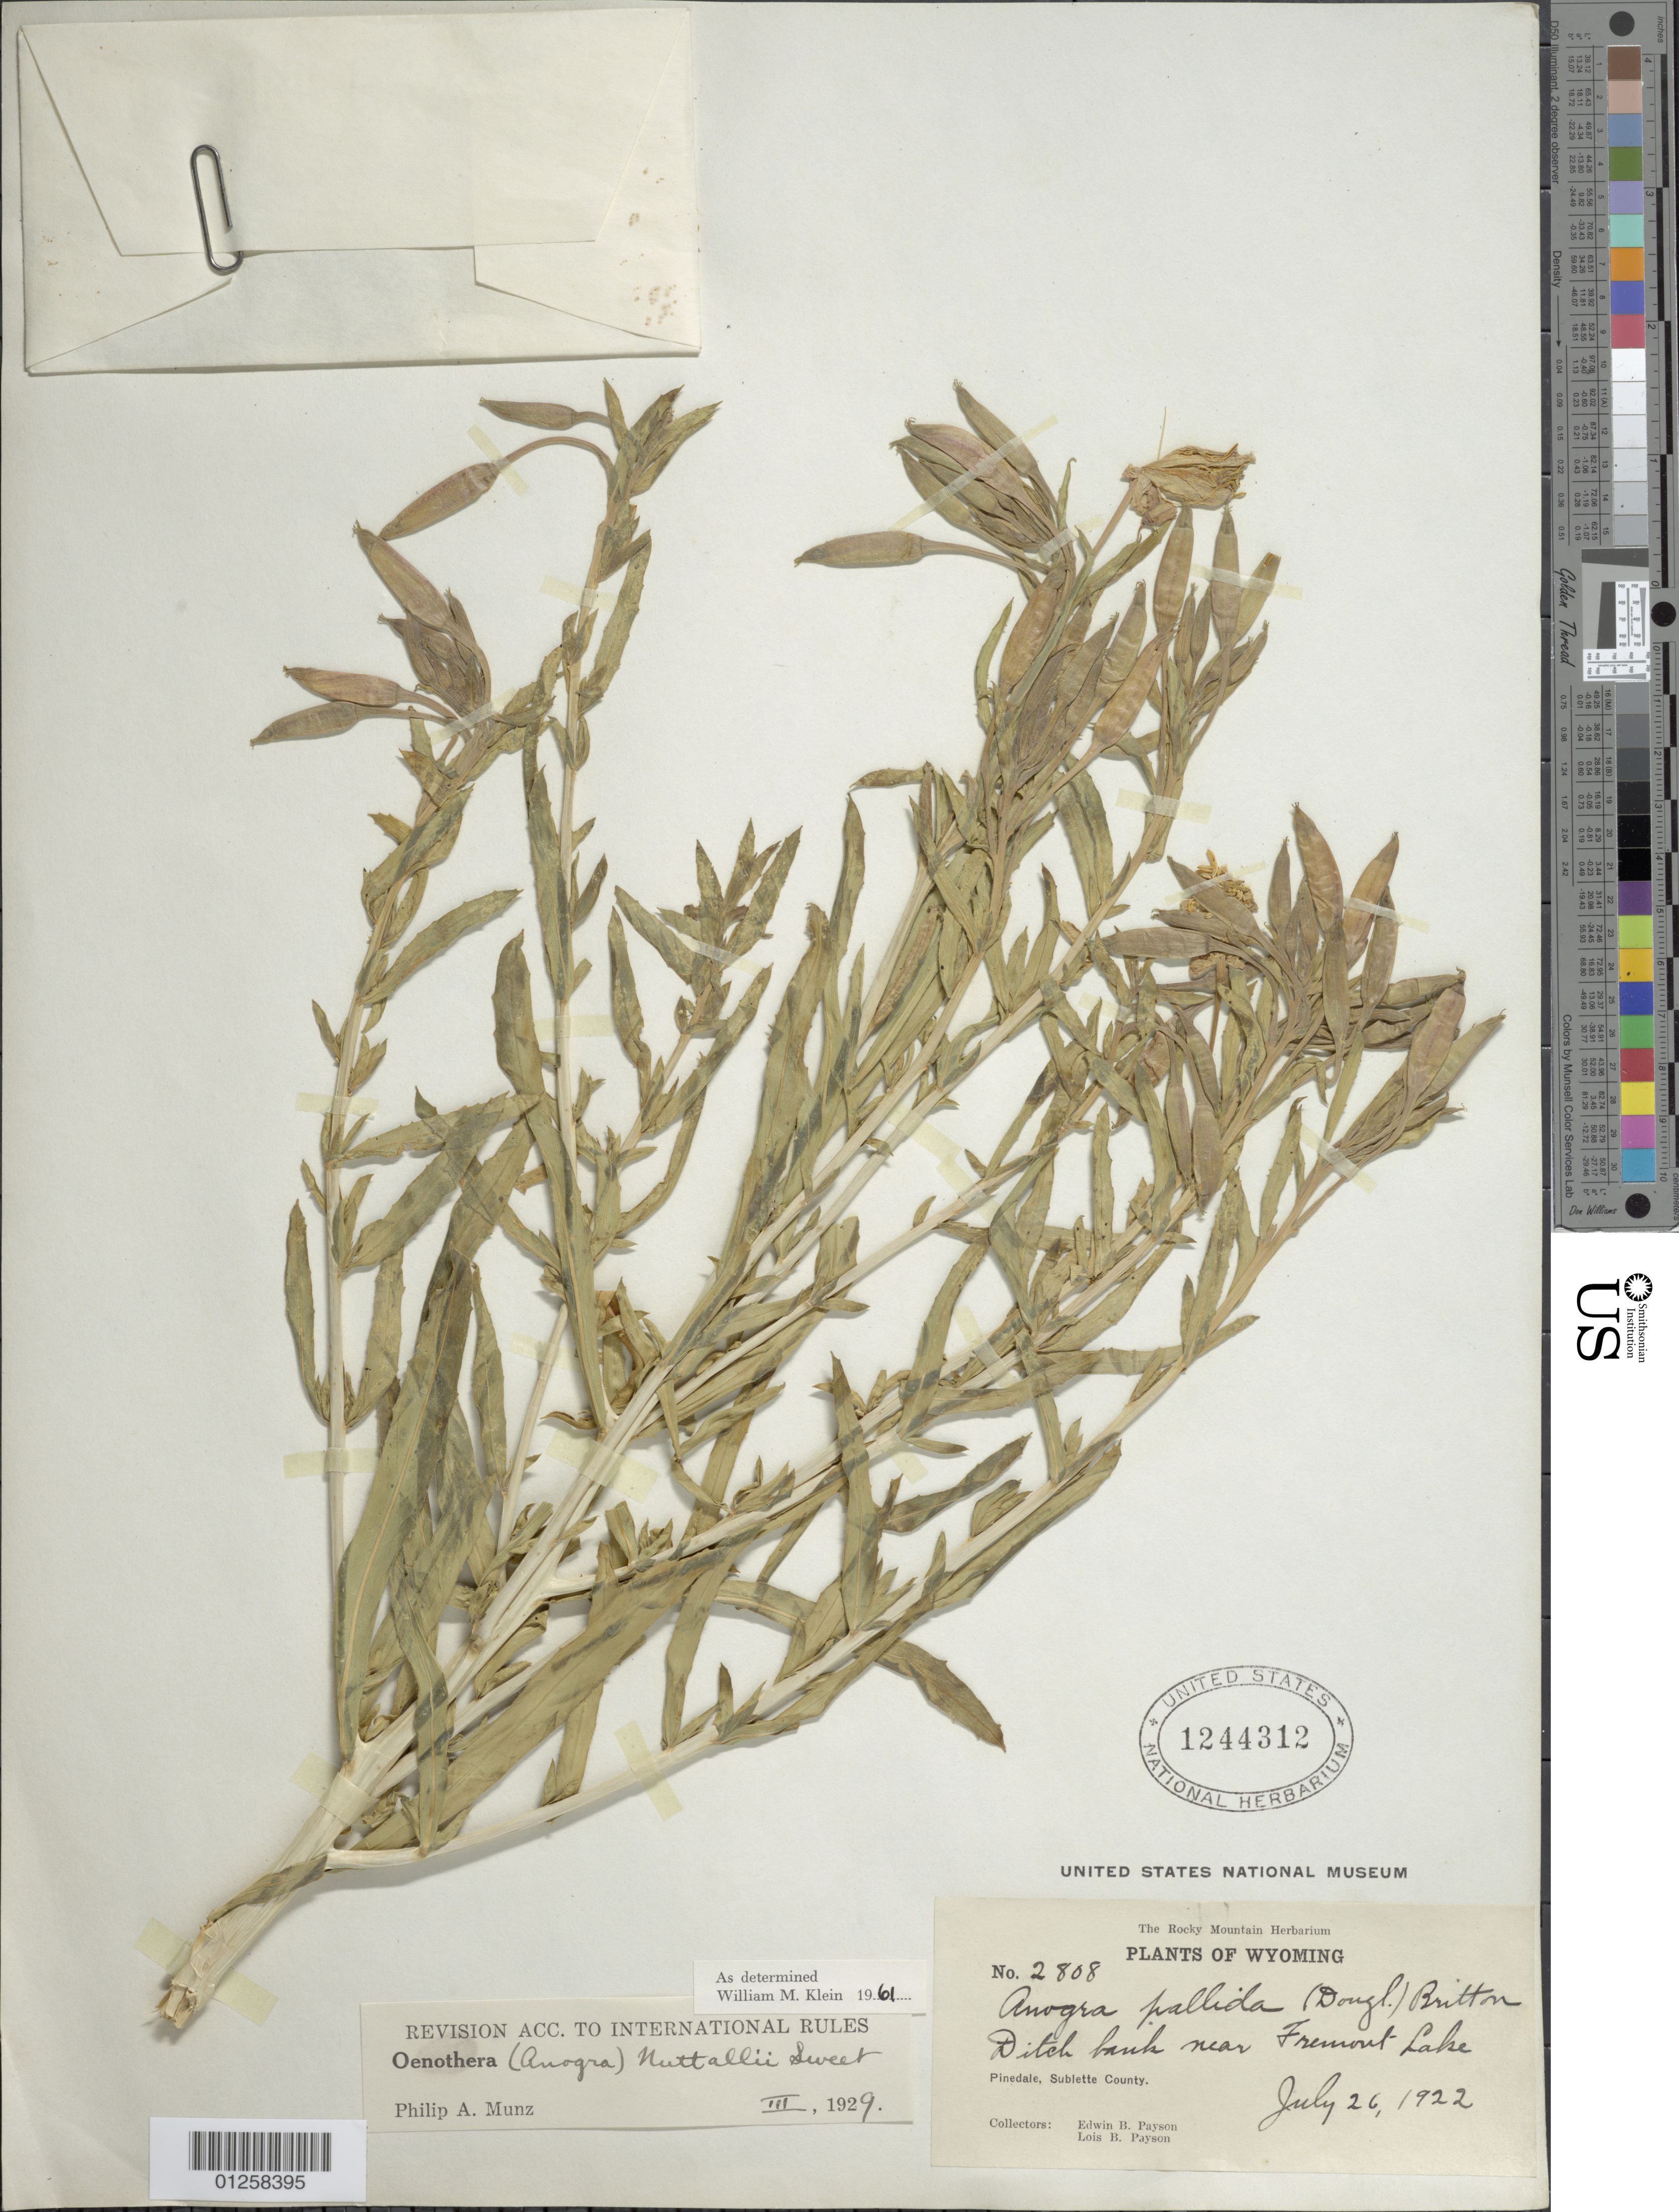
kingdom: Plantae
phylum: Tracheophyta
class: Magnoliopsida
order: Myrtales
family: Onagraceae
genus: Oenothera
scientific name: Oenothera nuttallii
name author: Sweet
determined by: Klein, W. M.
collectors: E. B. Payson & L. Payson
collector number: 2808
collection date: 1922-07-26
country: United States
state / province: Wyoming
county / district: Sublette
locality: Pinedale, ditck bank near Fremont Lake.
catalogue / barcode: US 1244312